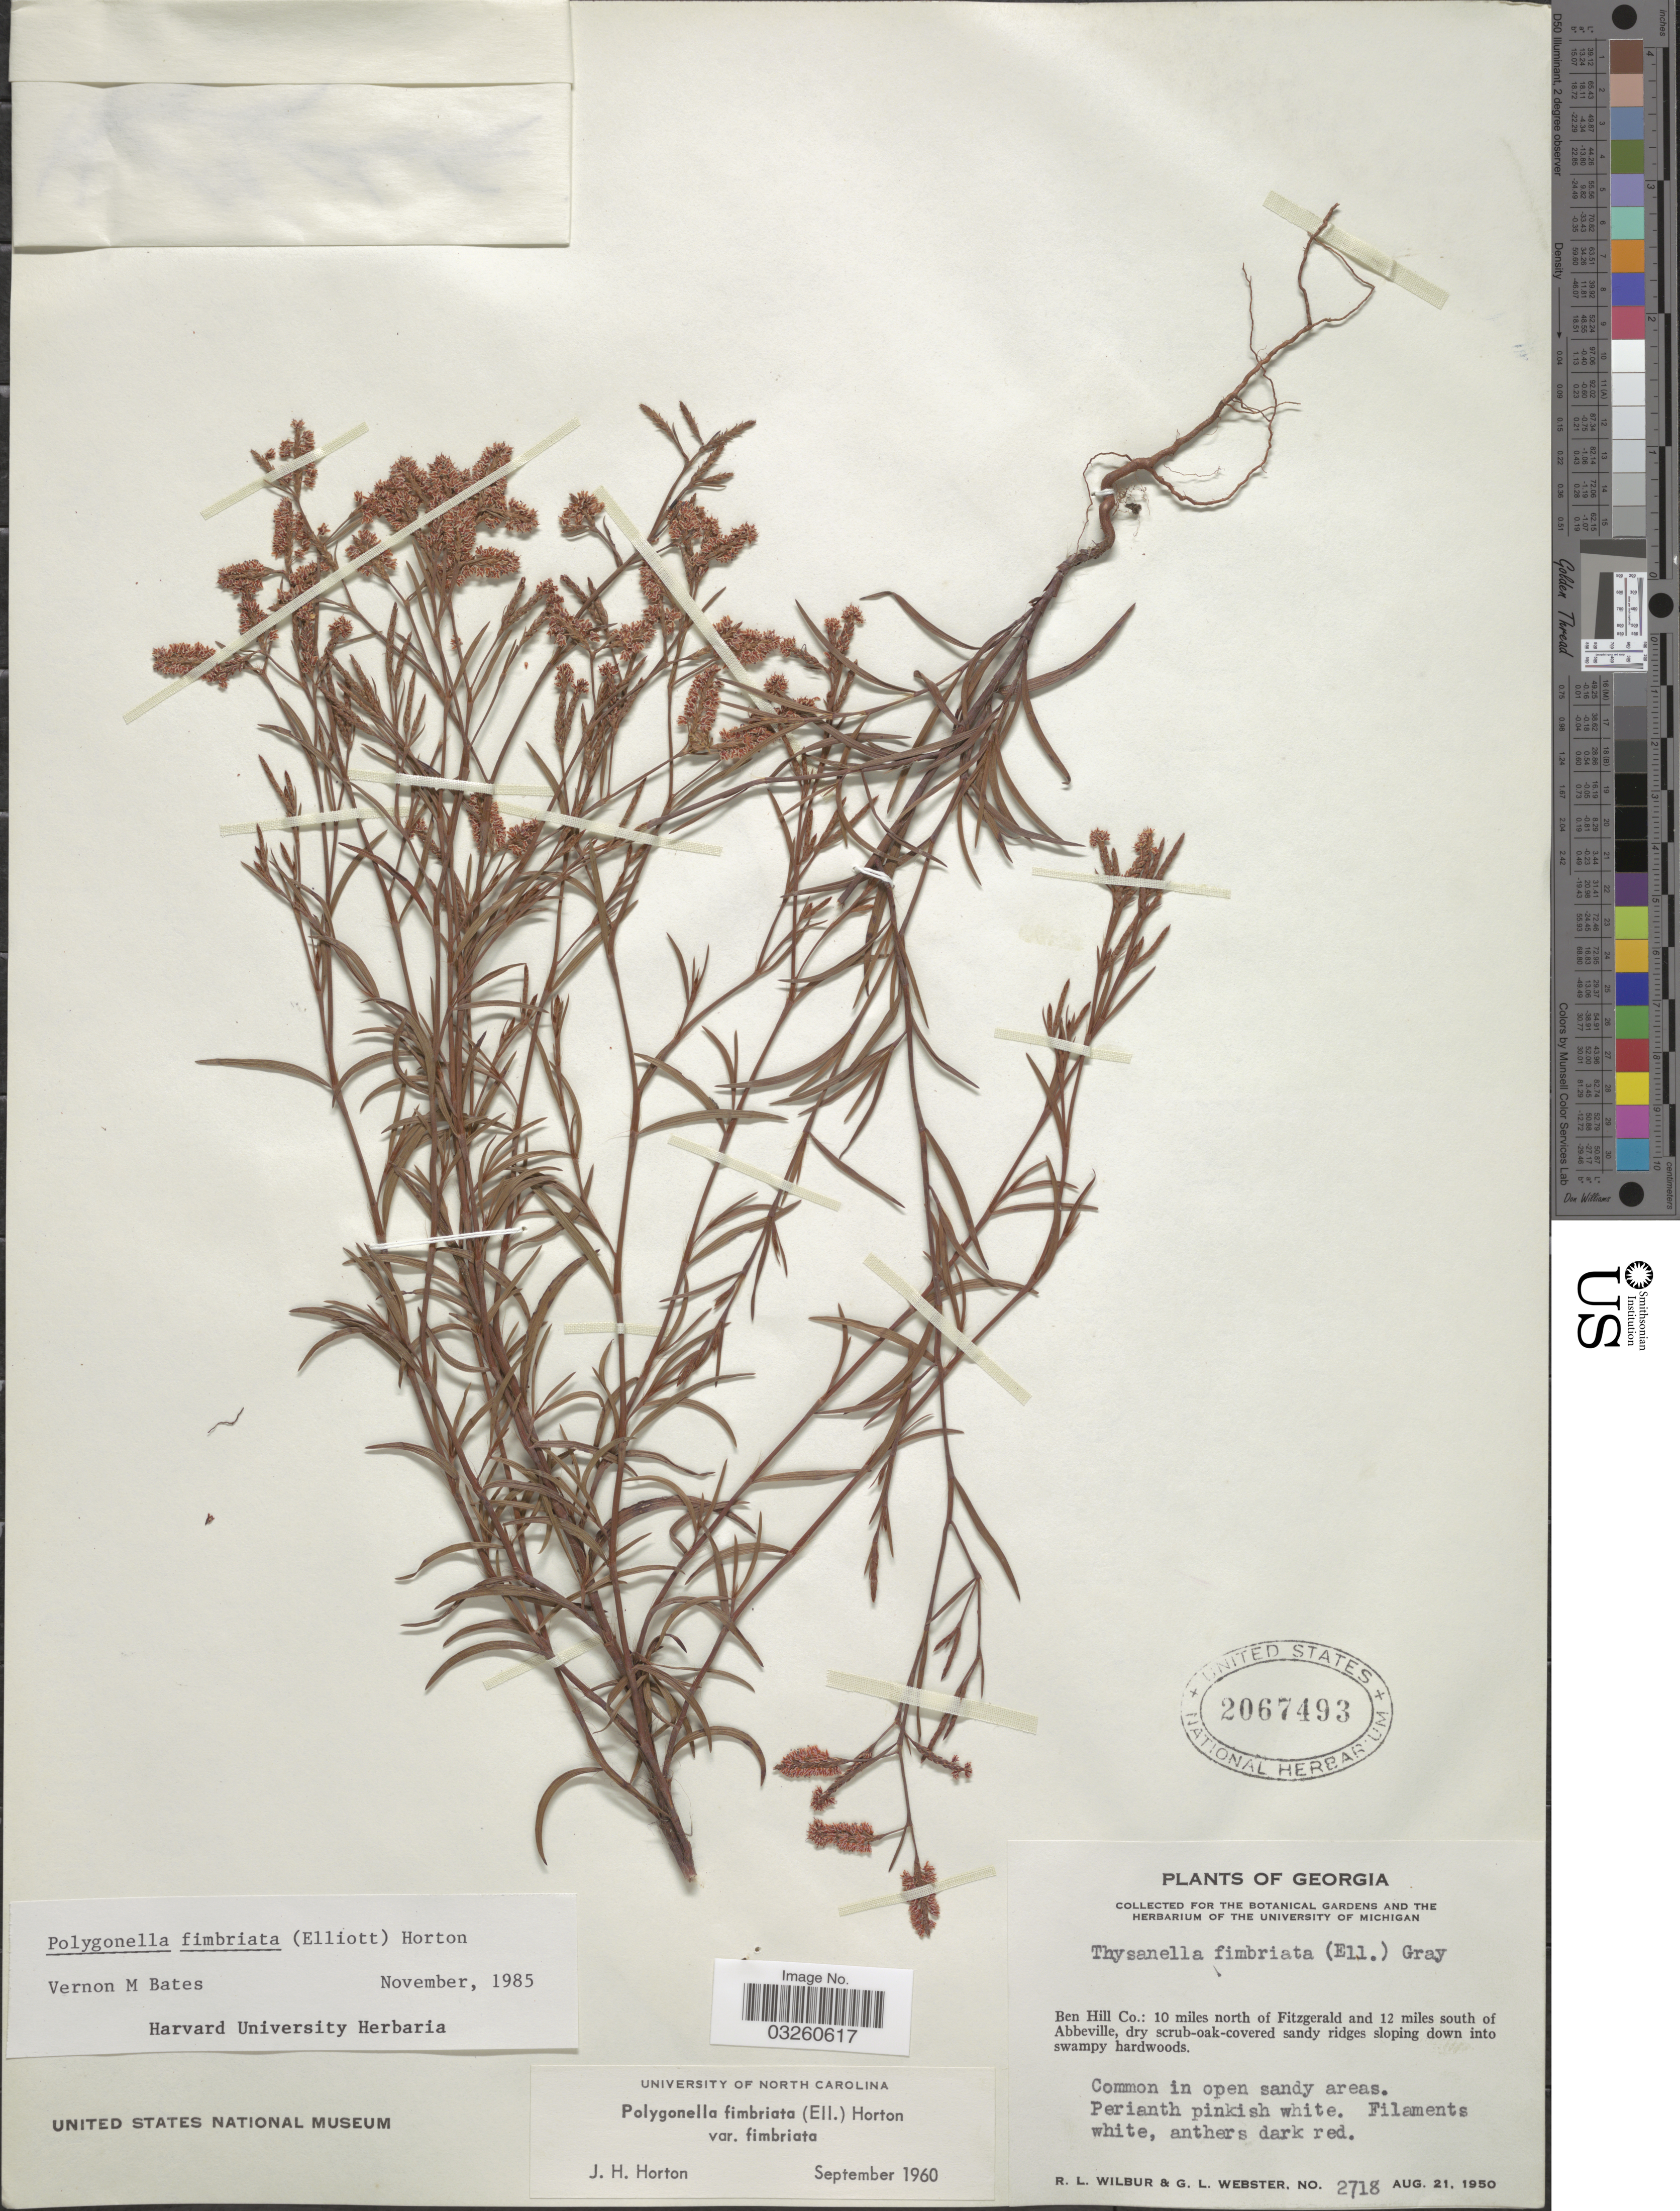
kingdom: Plantae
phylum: Tracheophyta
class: Magnoliopsida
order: Caryophyllales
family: Polygonaceae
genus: Polygonella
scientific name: Polygonella fimbriata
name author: (Elliott) Horton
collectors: R. L. Wilbur & G. L. Webster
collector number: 2718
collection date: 1950-08-21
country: United States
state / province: Georgia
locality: Ben Hill Co.: 10 miles north of Fitzgerald and 12 miles south of Abbeville.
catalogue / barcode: US 2067493